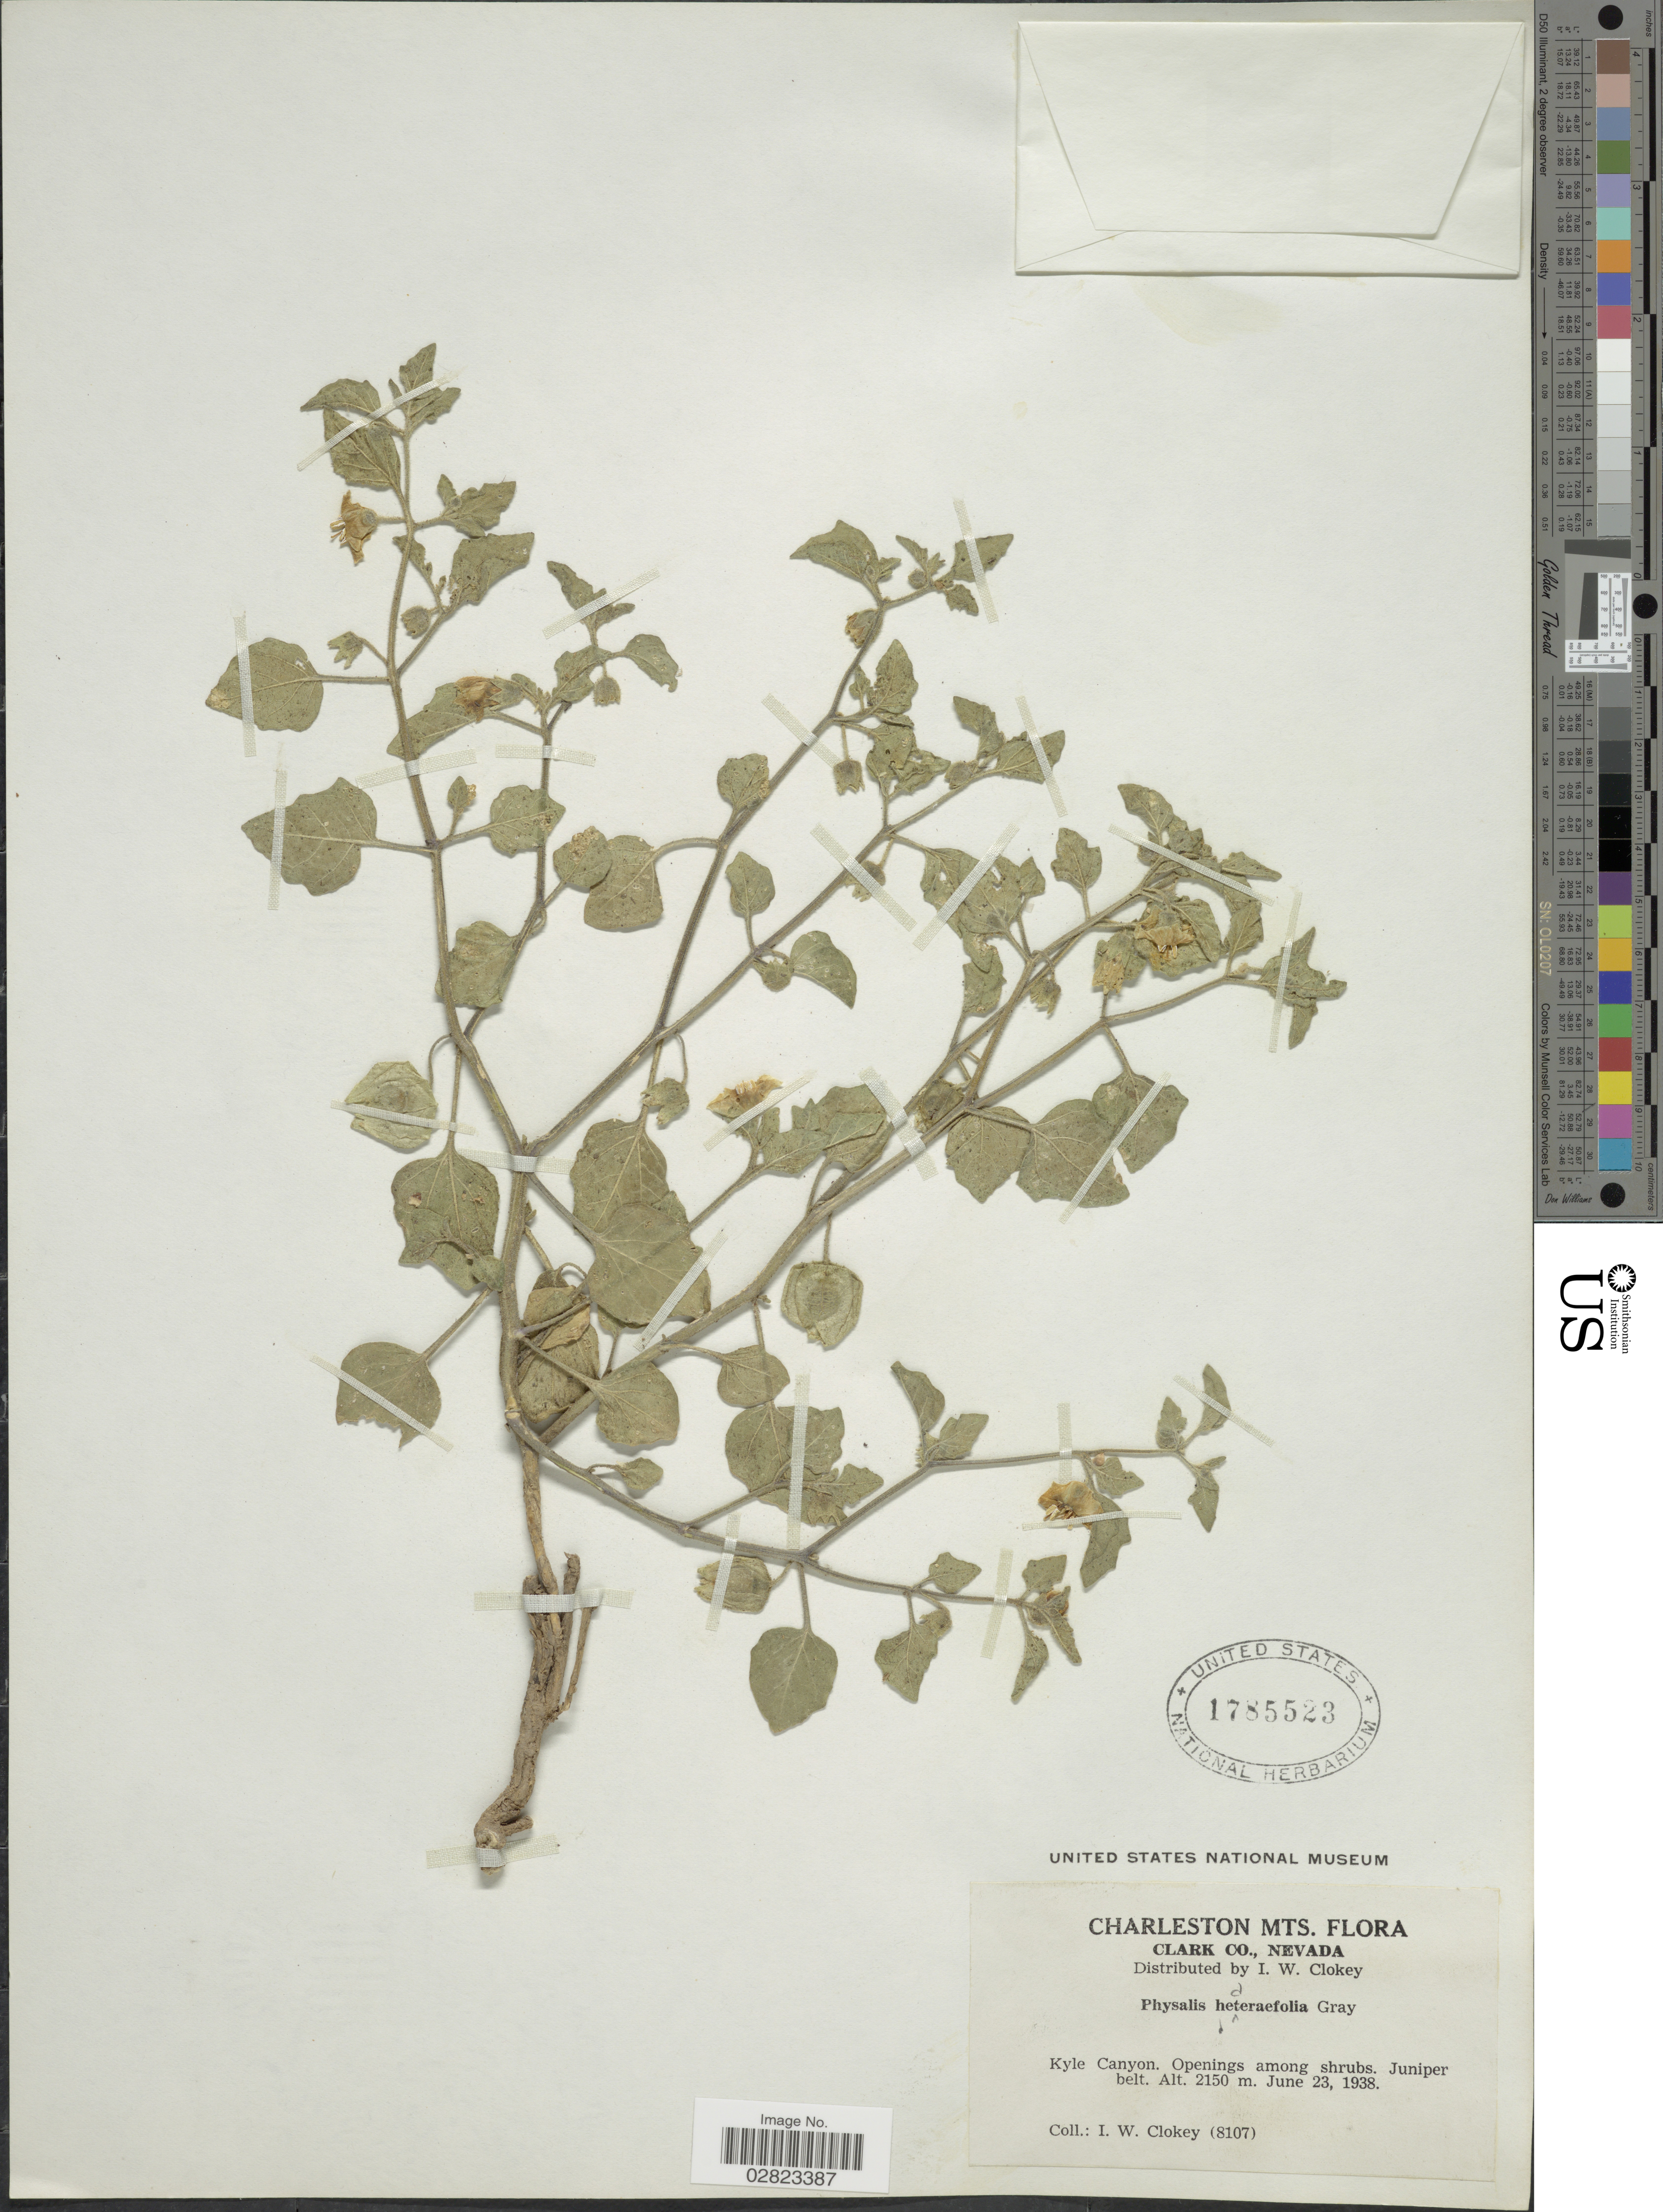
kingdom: Plantae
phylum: Tracheophyta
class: Magnoliopsida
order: Solanales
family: Solanaceae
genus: Physalis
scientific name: Physalis hederifolia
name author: A. Gray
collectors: I. W. Clokey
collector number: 8107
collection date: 1938-06-23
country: United States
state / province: Nevada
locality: Charleston Mts. Clark Co. Kyle Canyon.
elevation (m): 2150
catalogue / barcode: US 1785523